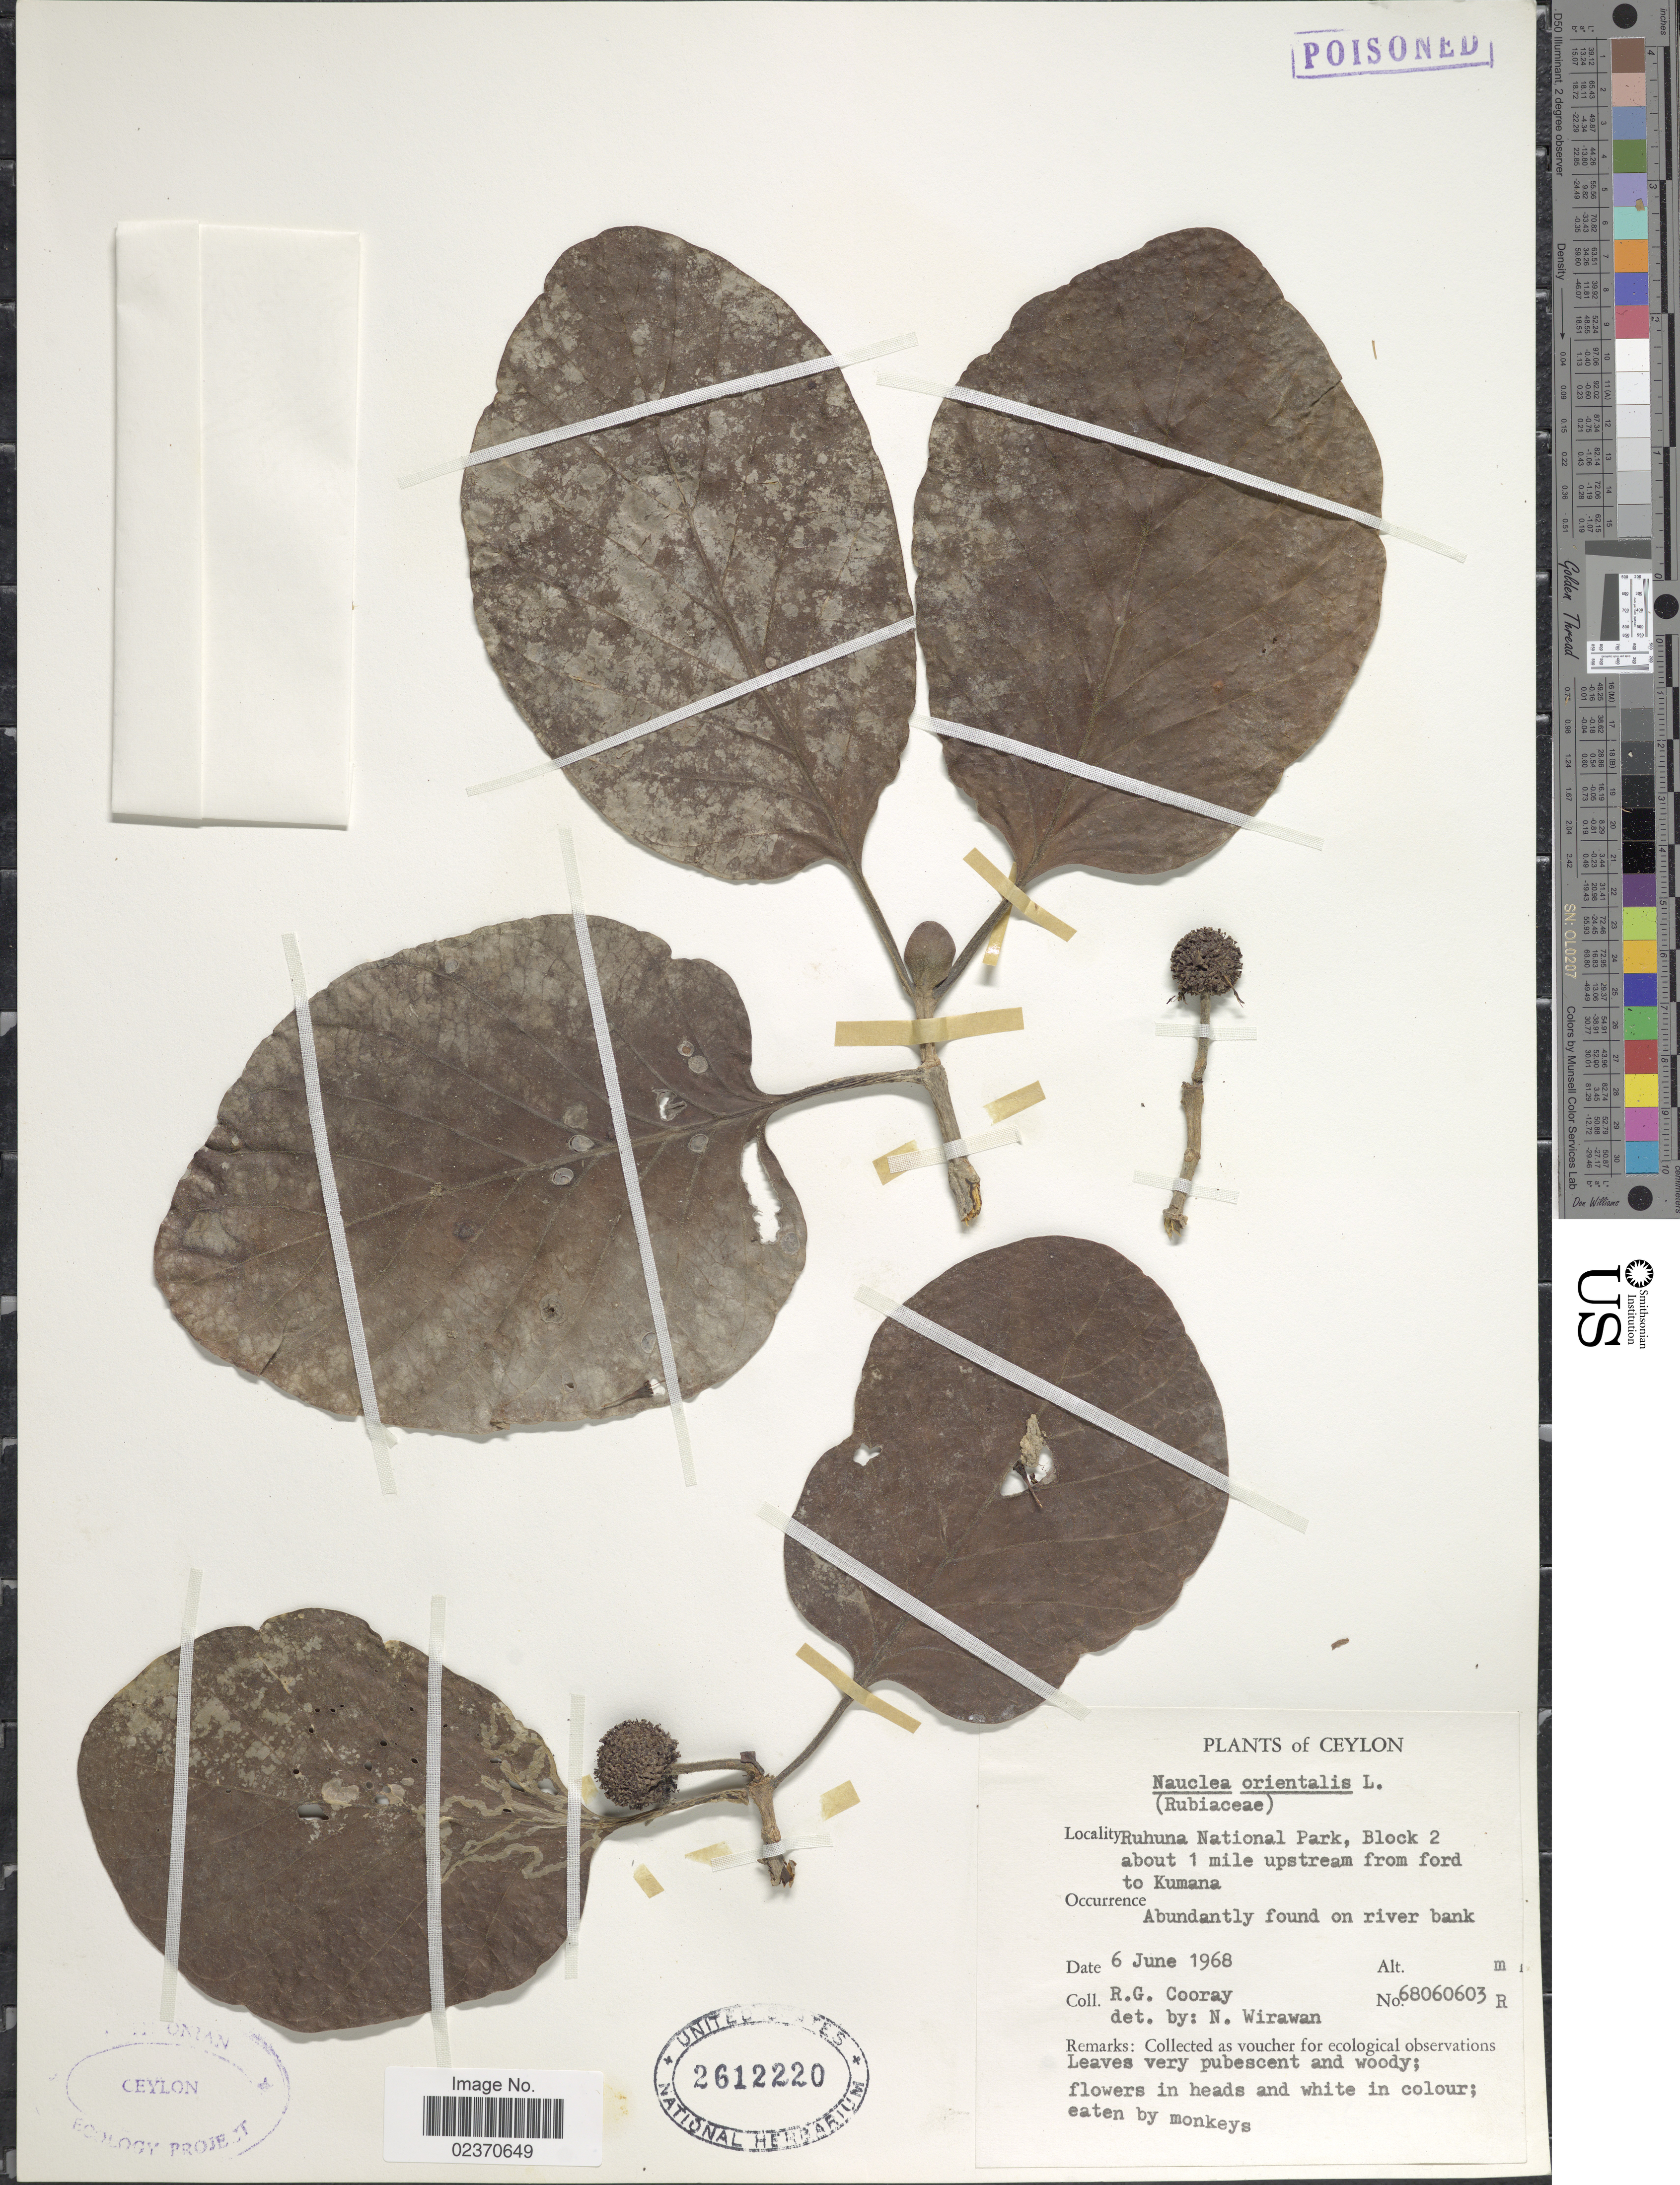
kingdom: Plantae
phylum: Tracheophyta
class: Magnoliopsida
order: Gentianales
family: Rubiaceae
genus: Nauclea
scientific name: Nauclea orientalis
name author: (L.) L.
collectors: R. Cooray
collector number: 68060603R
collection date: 1968-06-06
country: Sri Lanka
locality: Ceylon, Ruhuna National Park, Block 2 about 1 mile upstream from ford to Kumana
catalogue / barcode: US 2612220